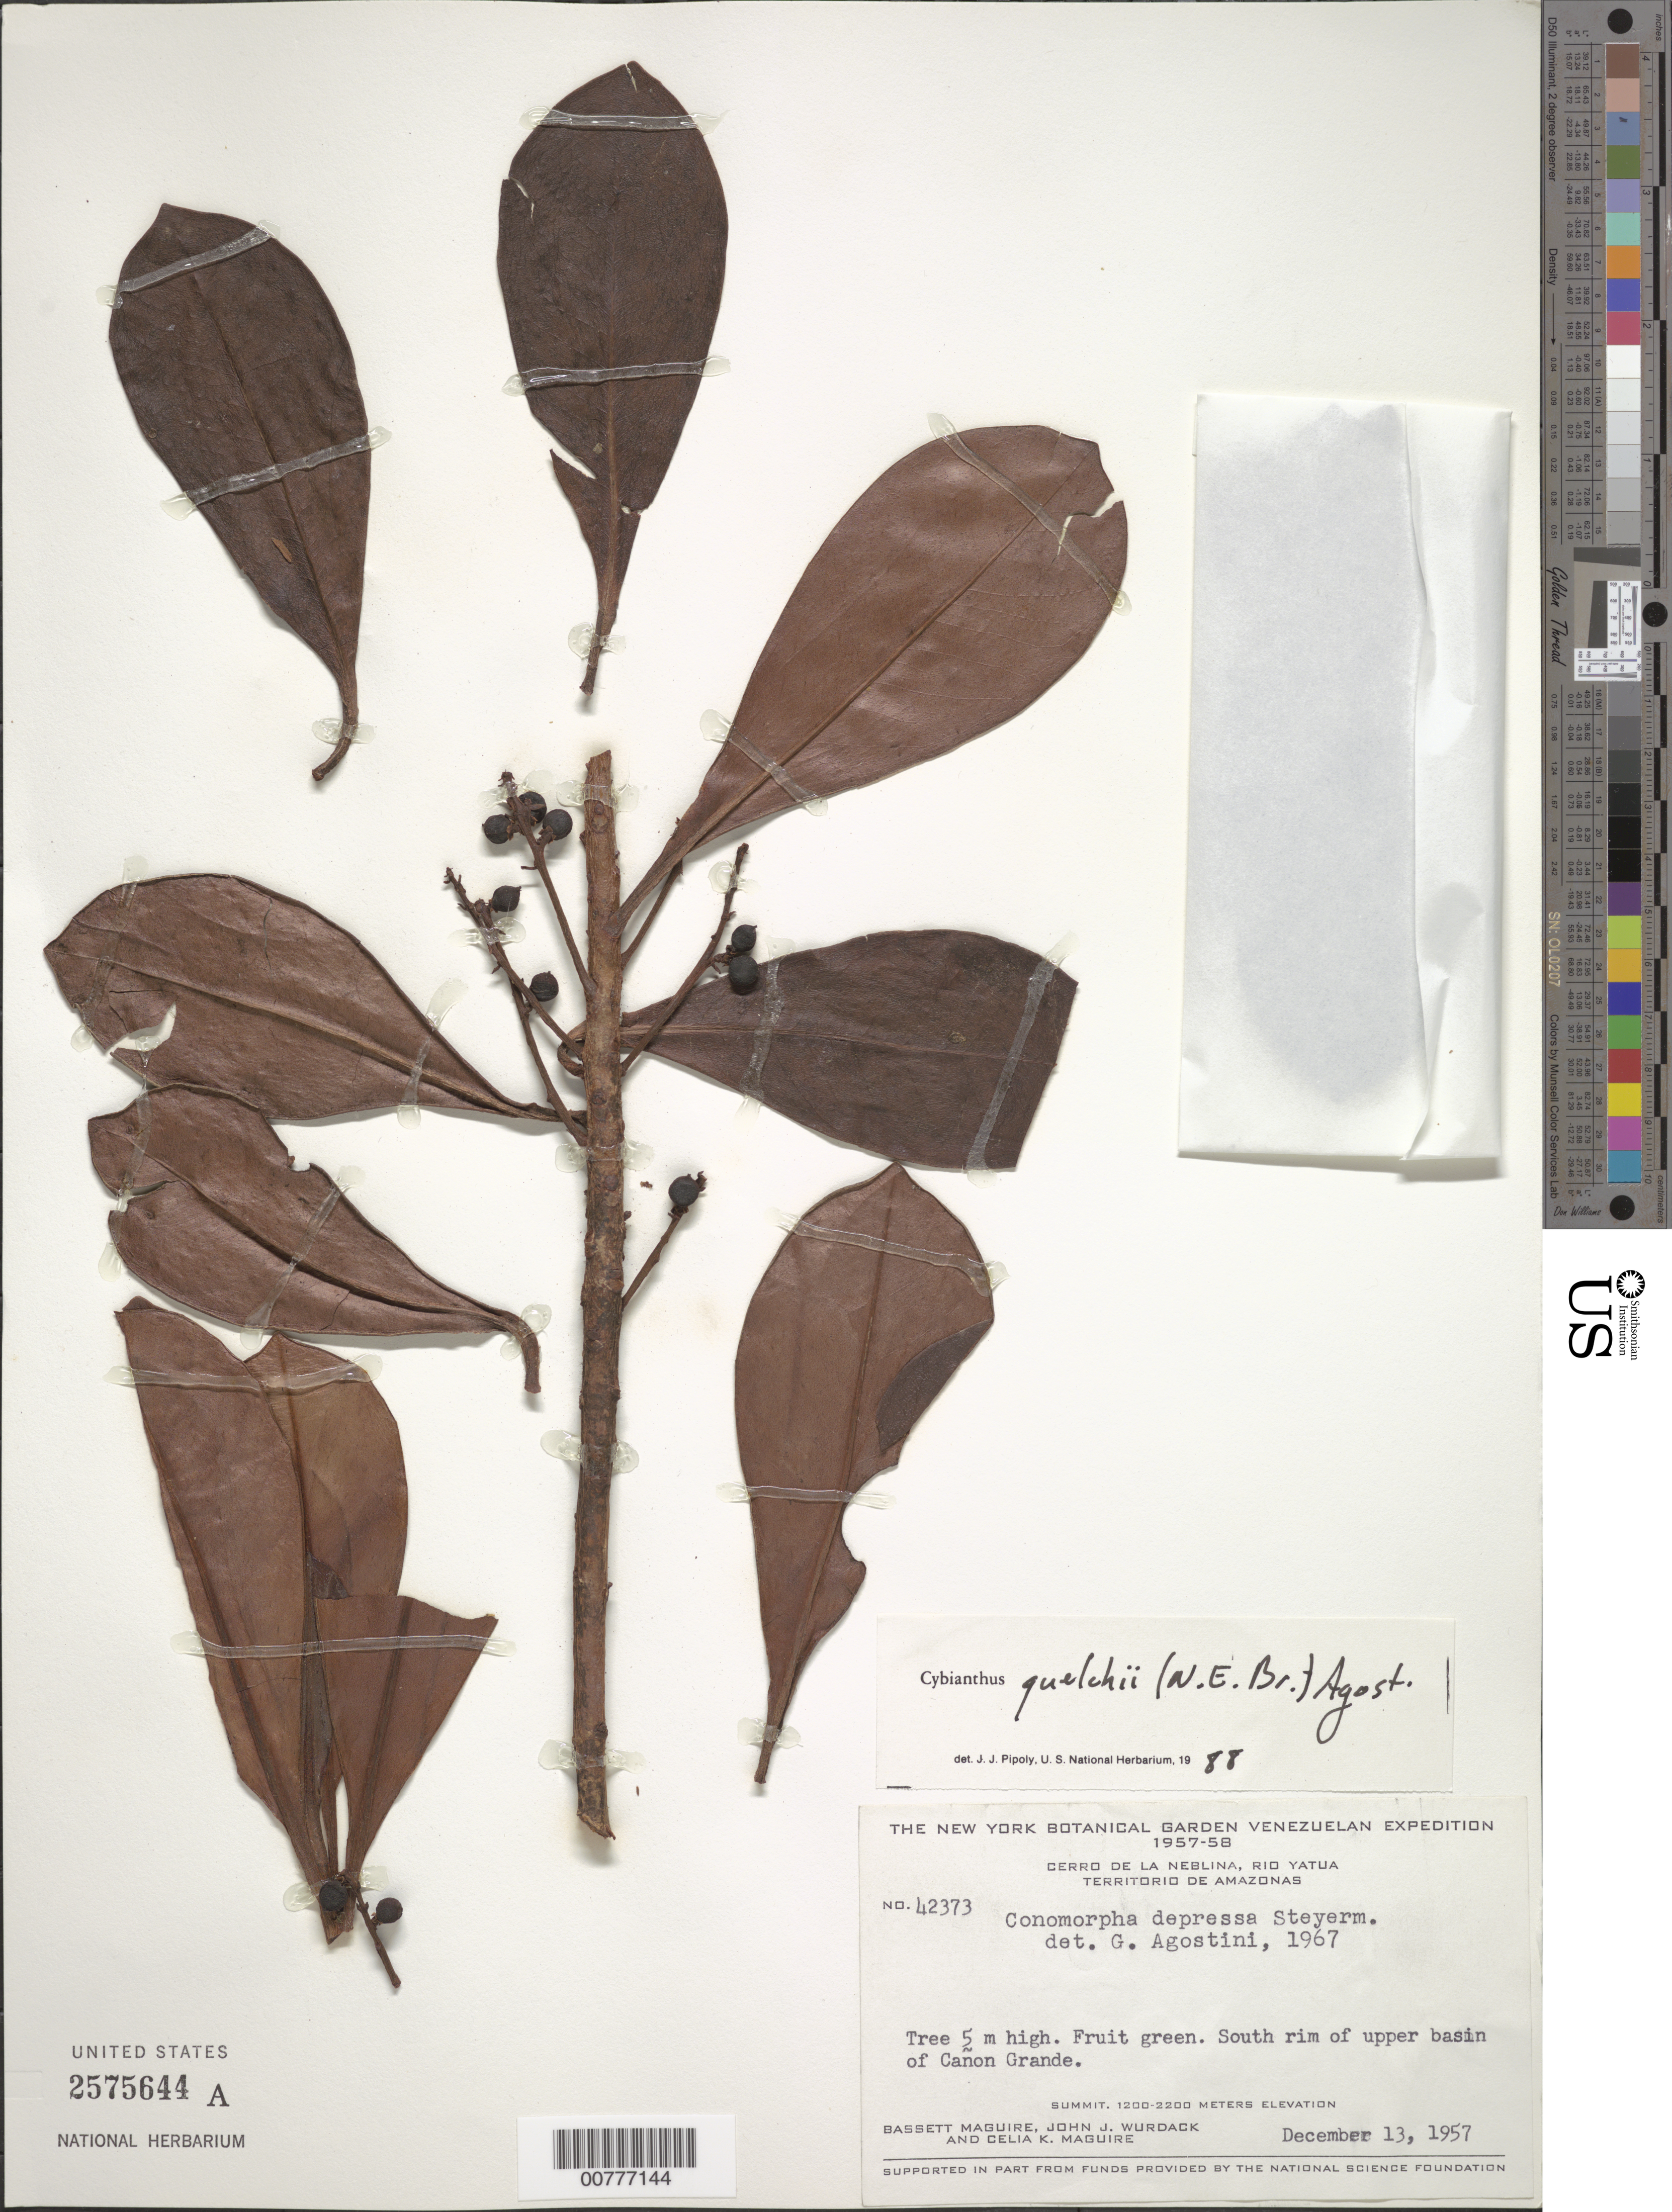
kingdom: Plantae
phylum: Tracheophyta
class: Magnoliopsida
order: Ericales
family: Primulaceae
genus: Cybianthus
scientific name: Cybianthus quelchii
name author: (N.E. Br.) G. Agostini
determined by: Pipoly, J. J., III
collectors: B. Maguire, J. J. Wurdack & C. K. Maguire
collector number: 42373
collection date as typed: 13-Dec-57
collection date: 1957-12-13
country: Venezuela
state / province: Amazonas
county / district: Río Negro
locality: Cerro de la Neblina, Río Yatua, along south rim of upper basin of Caño Grande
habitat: S rim of upper basin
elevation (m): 1200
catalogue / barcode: US 2575644A